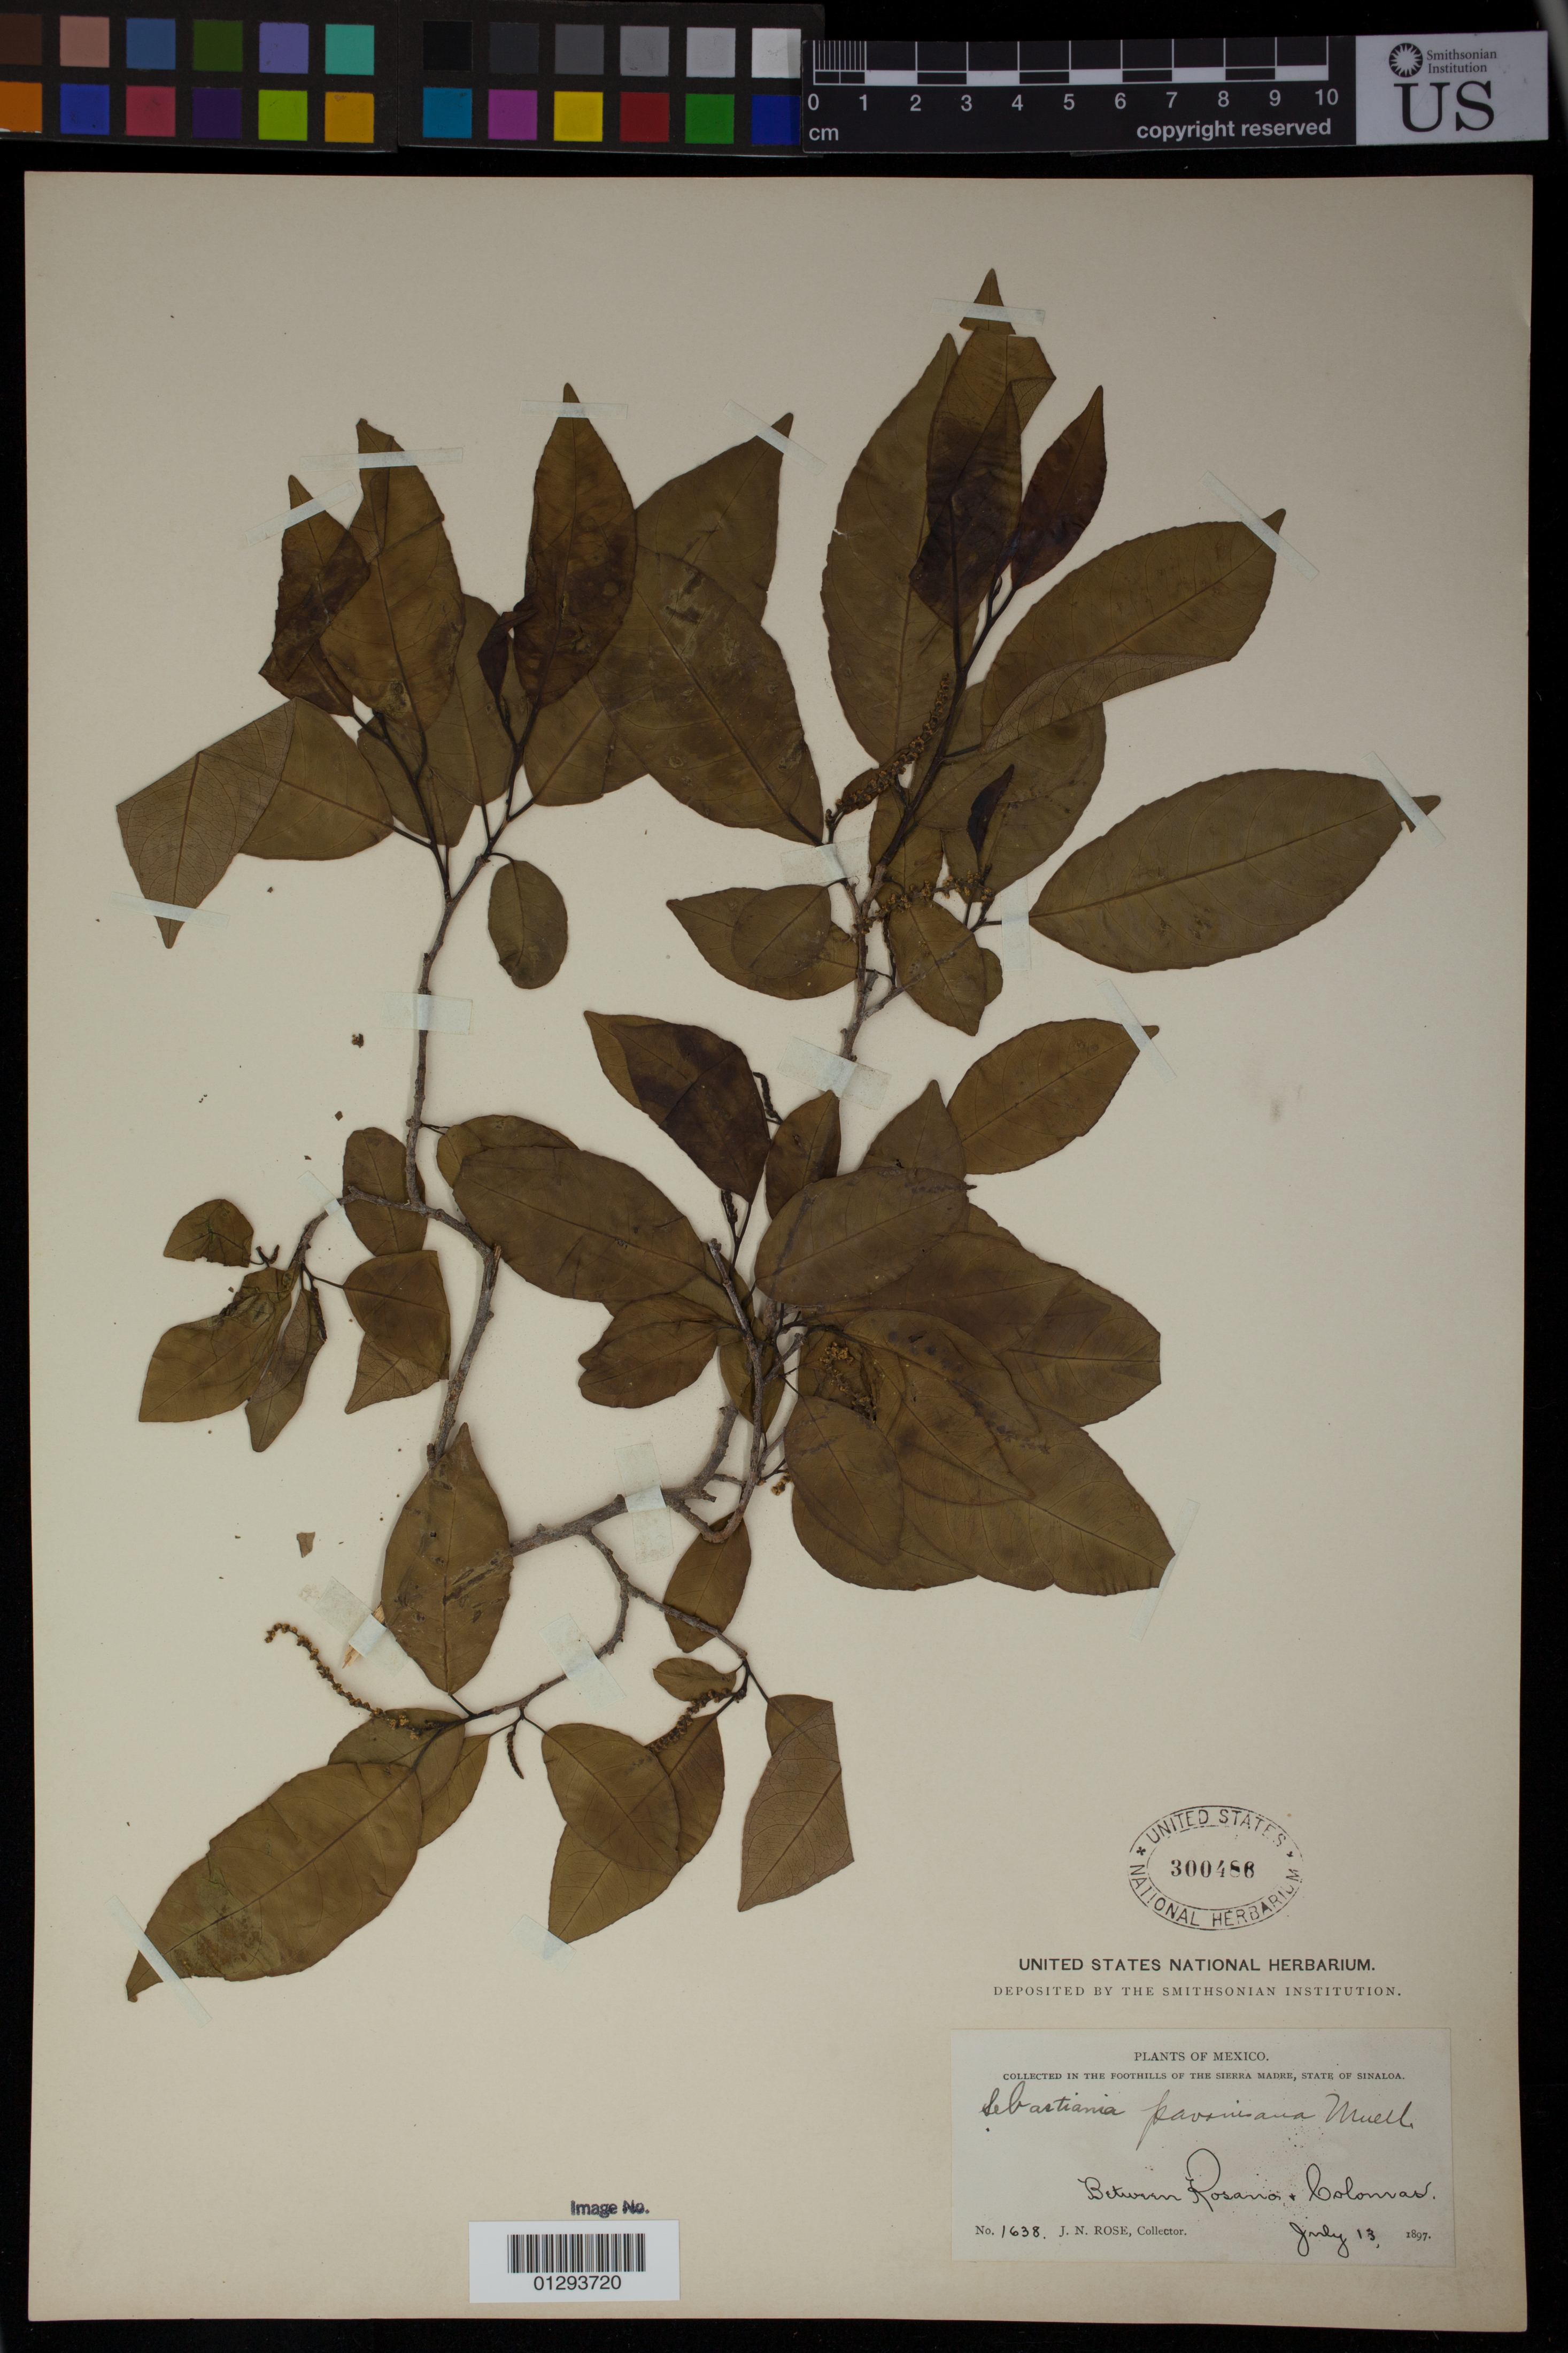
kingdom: Plantae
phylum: Tracheophyta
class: Magnoliopsida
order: Malpighiales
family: Euphorbiaceae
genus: Sebastiania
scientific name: Sebastiania pavoniana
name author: (Müll. Arg.) Müll. Arg.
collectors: J. N. Rose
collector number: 1638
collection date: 1897-07-13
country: Mexico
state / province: Sinaloa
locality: foothills of the Sierra Madre between Rosario & Colomas.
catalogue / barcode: US 300486